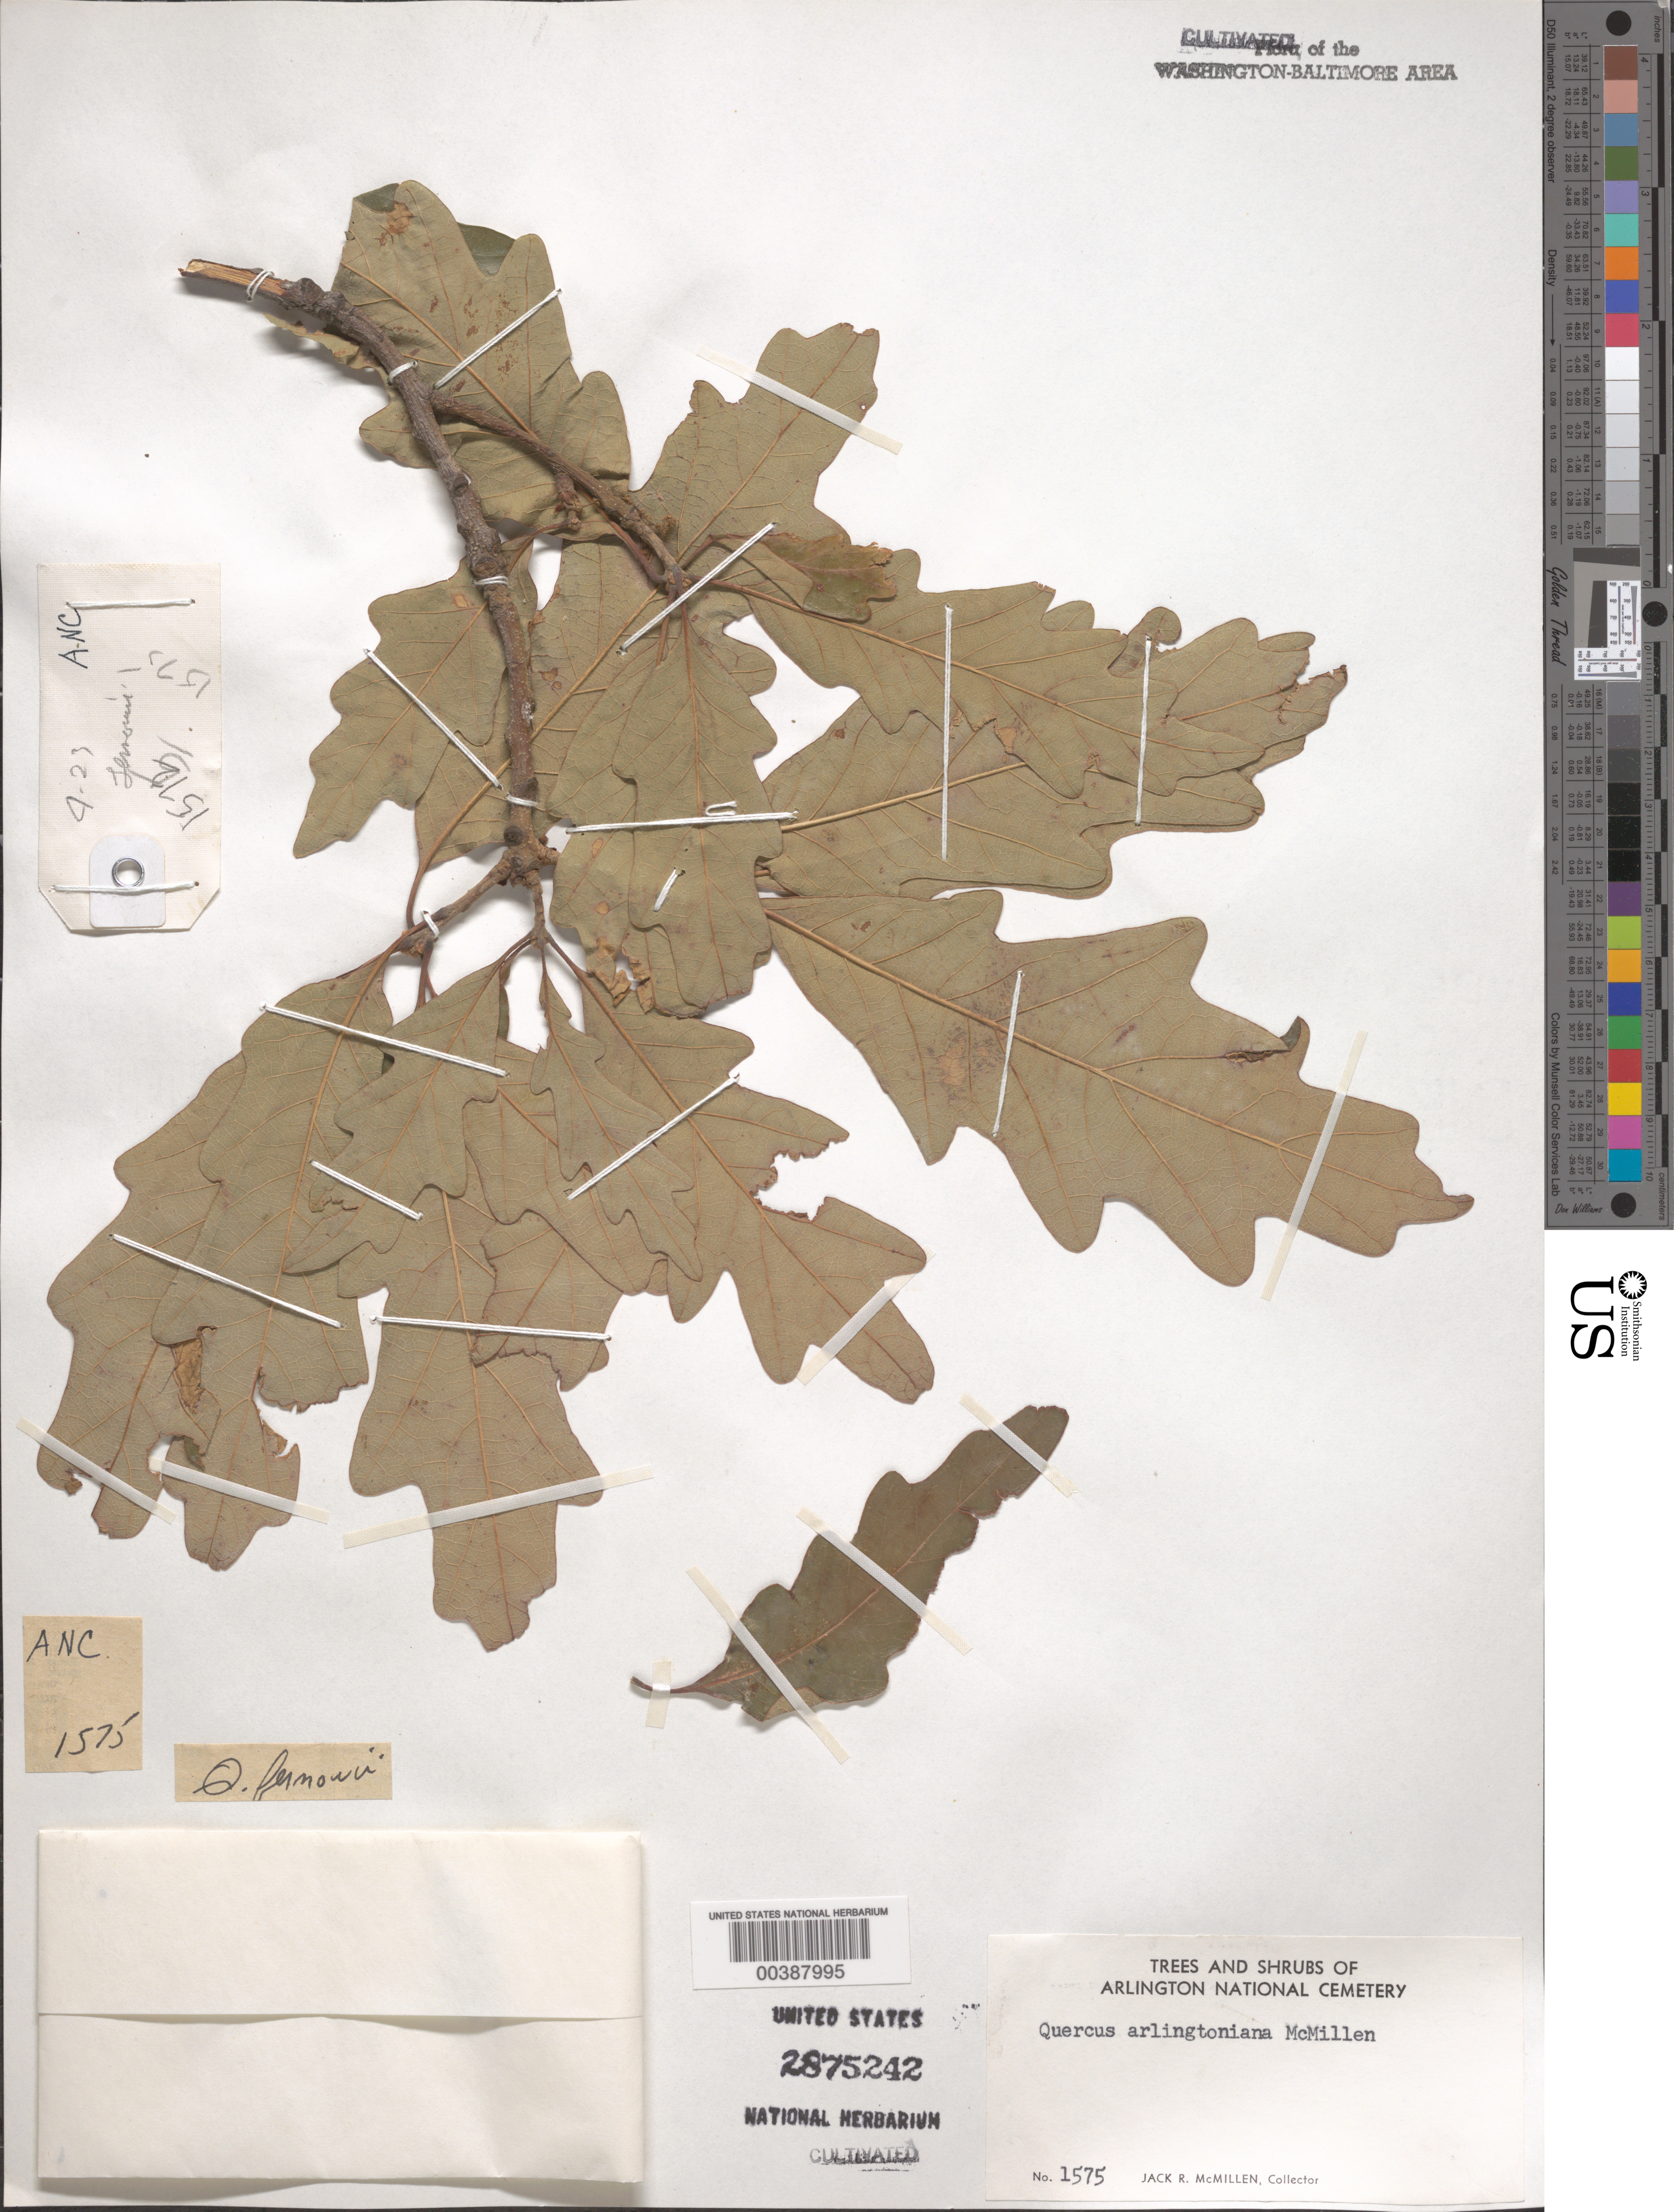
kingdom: Plantae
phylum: Tracheophyta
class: Magnoliopsida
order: Fagales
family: Fagaceae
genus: Quercus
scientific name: Quercus x arlingtoniana McMillen ined.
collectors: J. McMillen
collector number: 1575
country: United States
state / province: Virginia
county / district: Arlington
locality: Arlington National Cemetery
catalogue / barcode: US 2875242